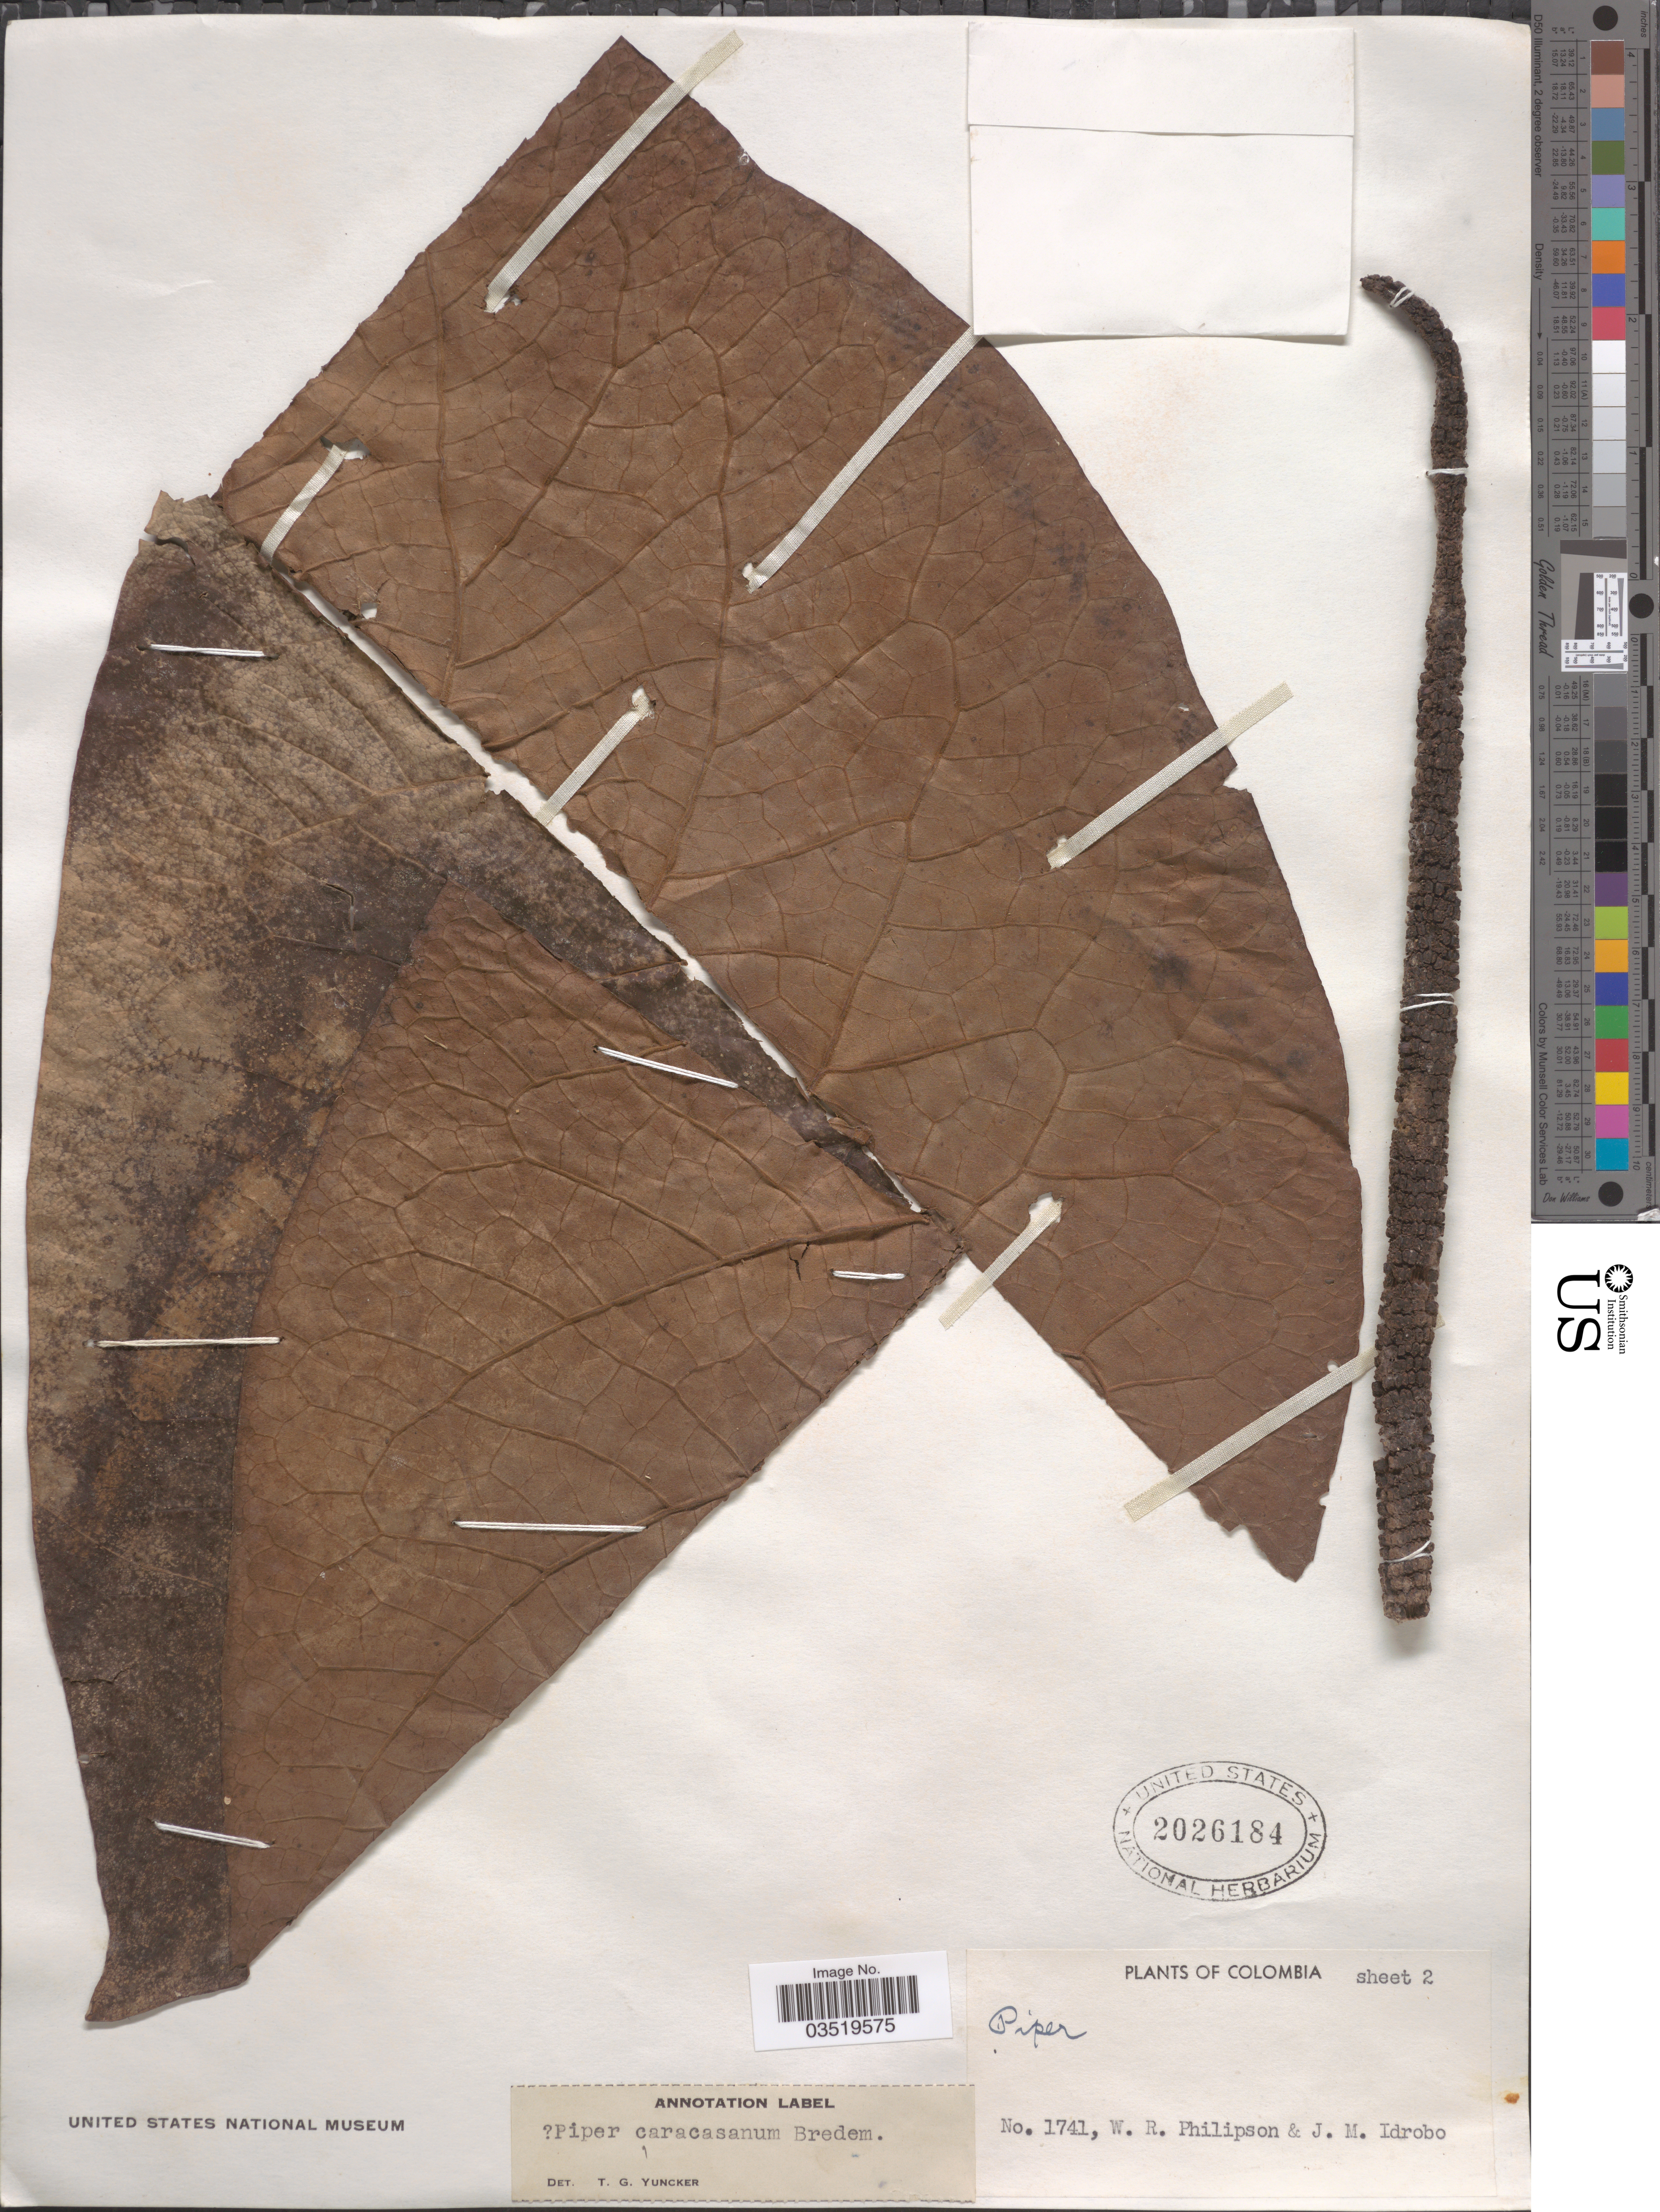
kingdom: Plantae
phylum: Tracheophyta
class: Magnoliopsida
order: Piperales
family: Piperaceae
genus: Piper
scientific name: Piper caracasanum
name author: Bredem. ex Link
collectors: W. R. Philipson & J. M. Idrobo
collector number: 1741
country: Colombia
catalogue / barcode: US 2026184